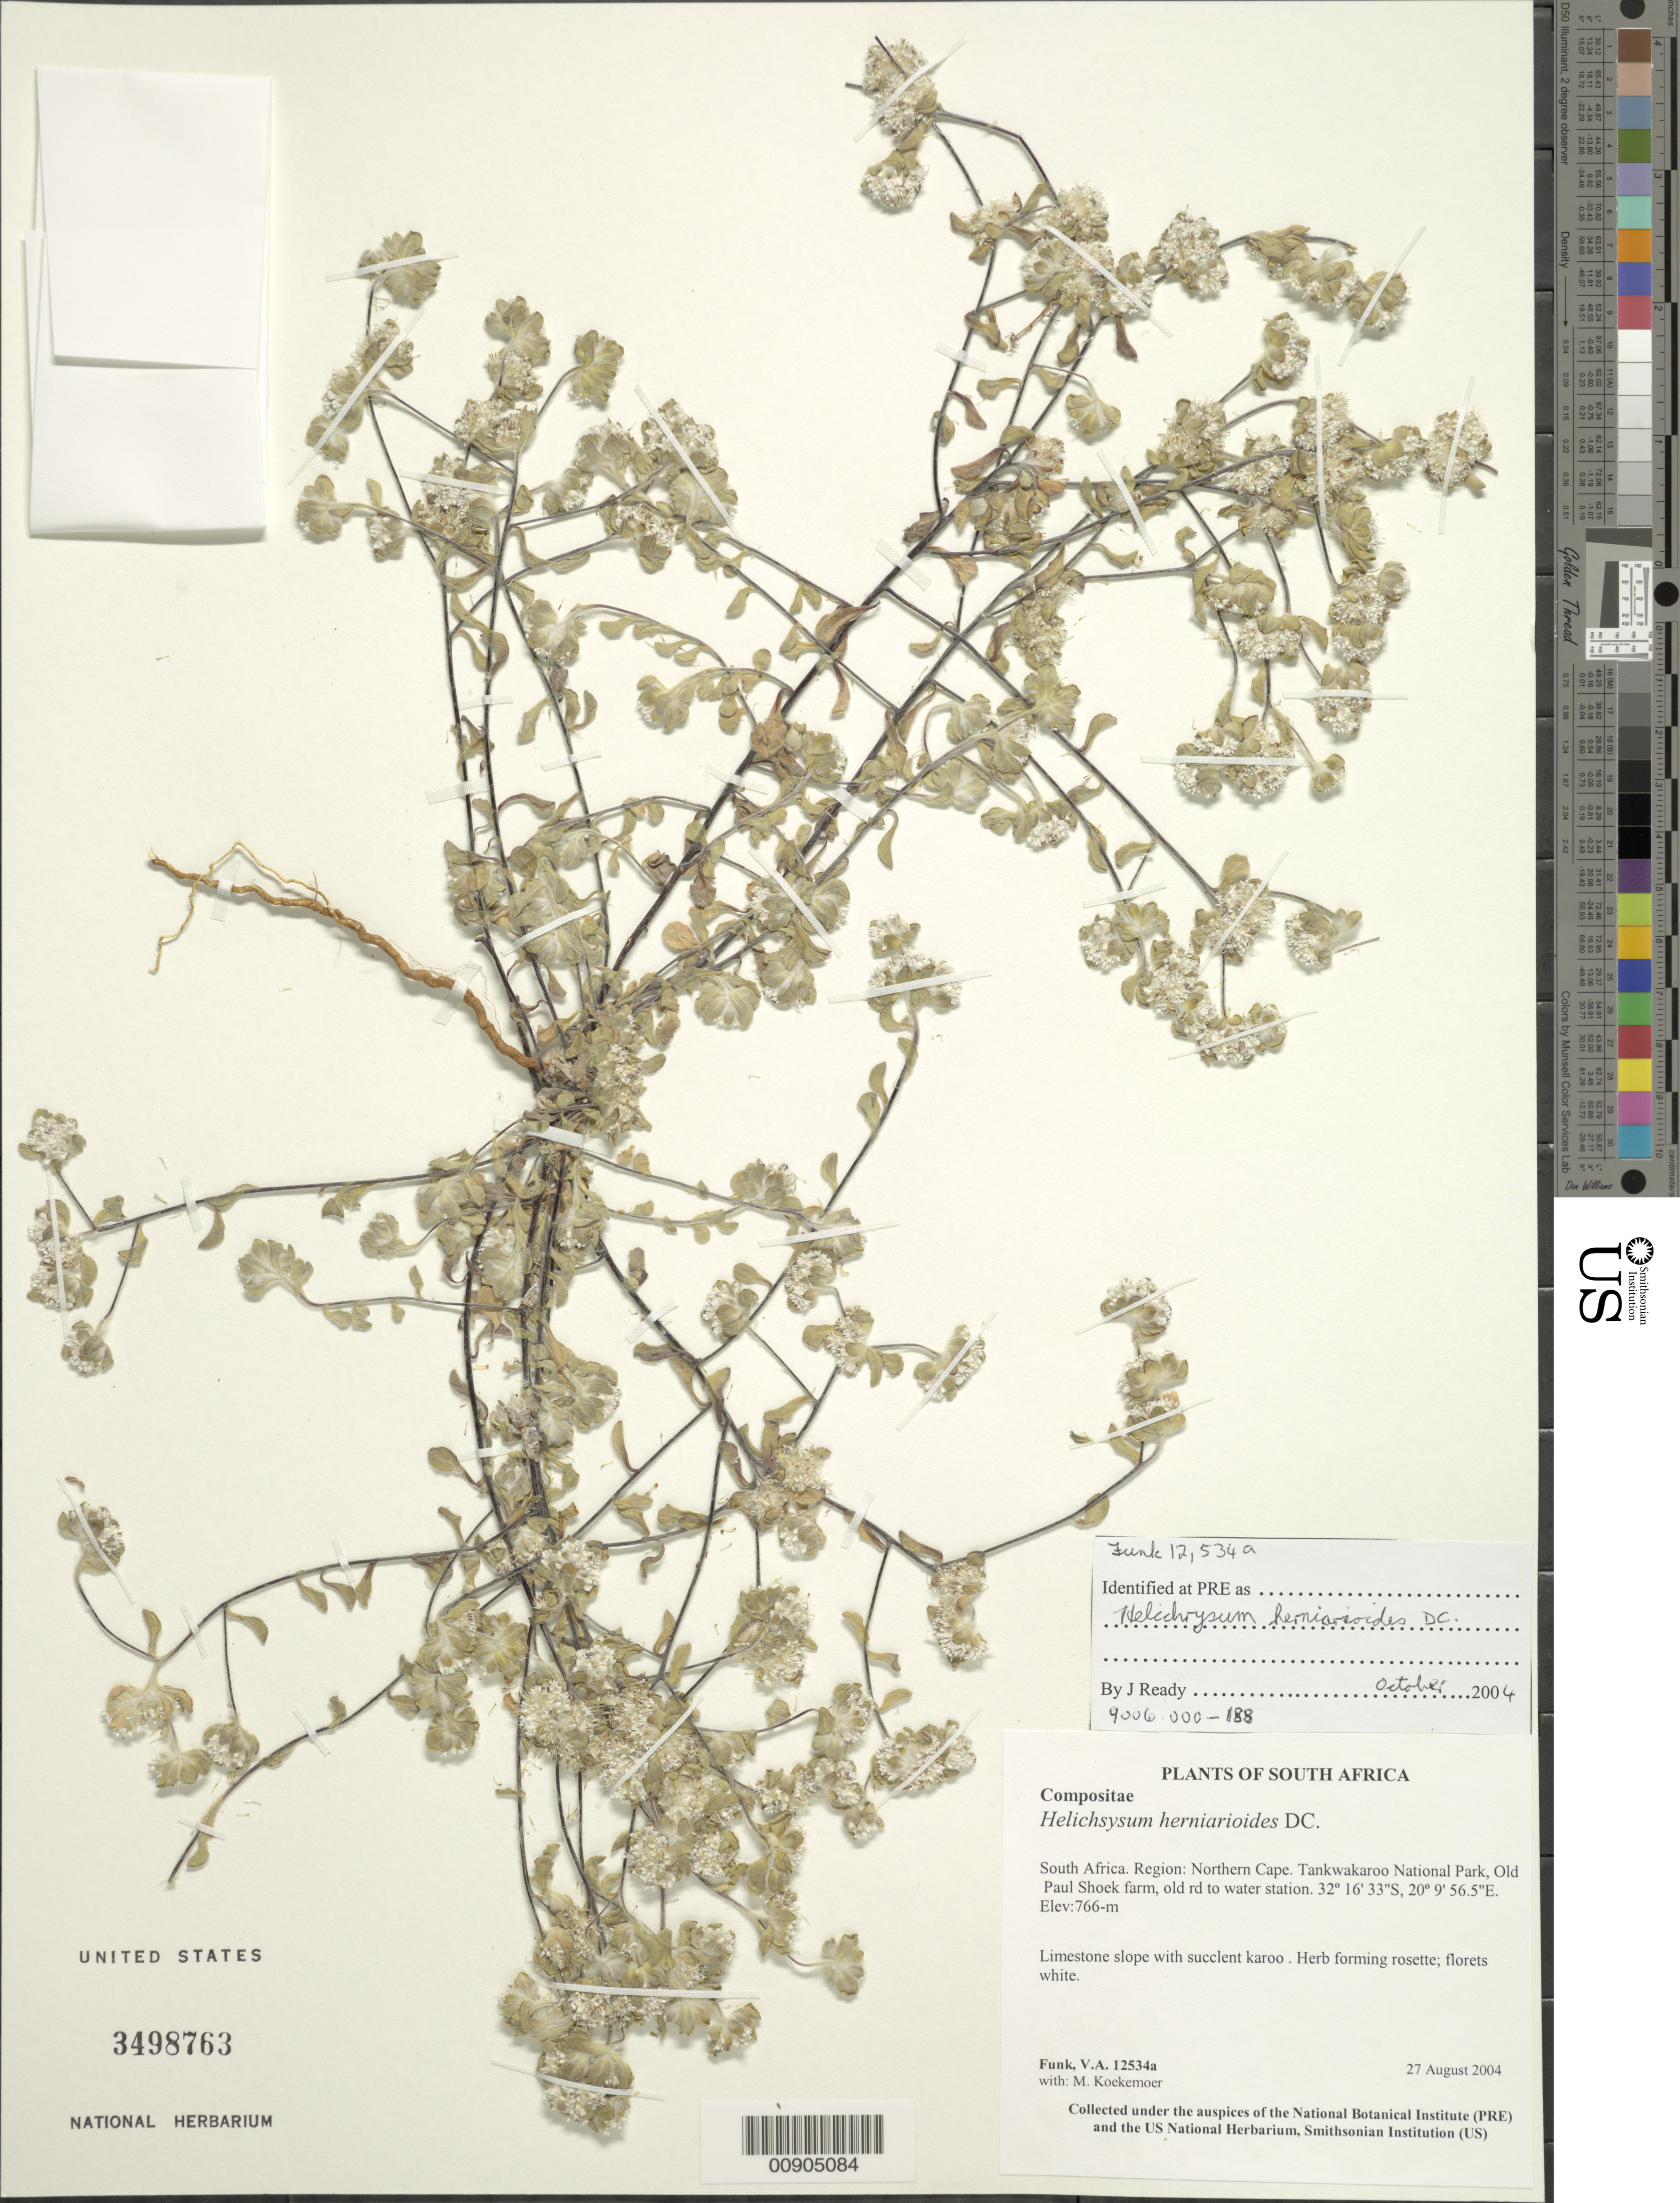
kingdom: Plantae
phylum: Tracheophyta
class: Magnoliopsida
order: Asterales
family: Asteraceae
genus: Helichrysum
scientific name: Helichrysum herniarioides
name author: DC.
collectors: V. Funk & M. Koekemoer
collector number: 12534a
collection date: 2004-08-27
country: South Africa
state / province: Northern Cape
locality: Tankwakaroo National Park, Old Paul Shoek farm, old rd to water station. Limestone slope with succlent karoo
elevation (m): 766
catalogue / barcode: US 3498763